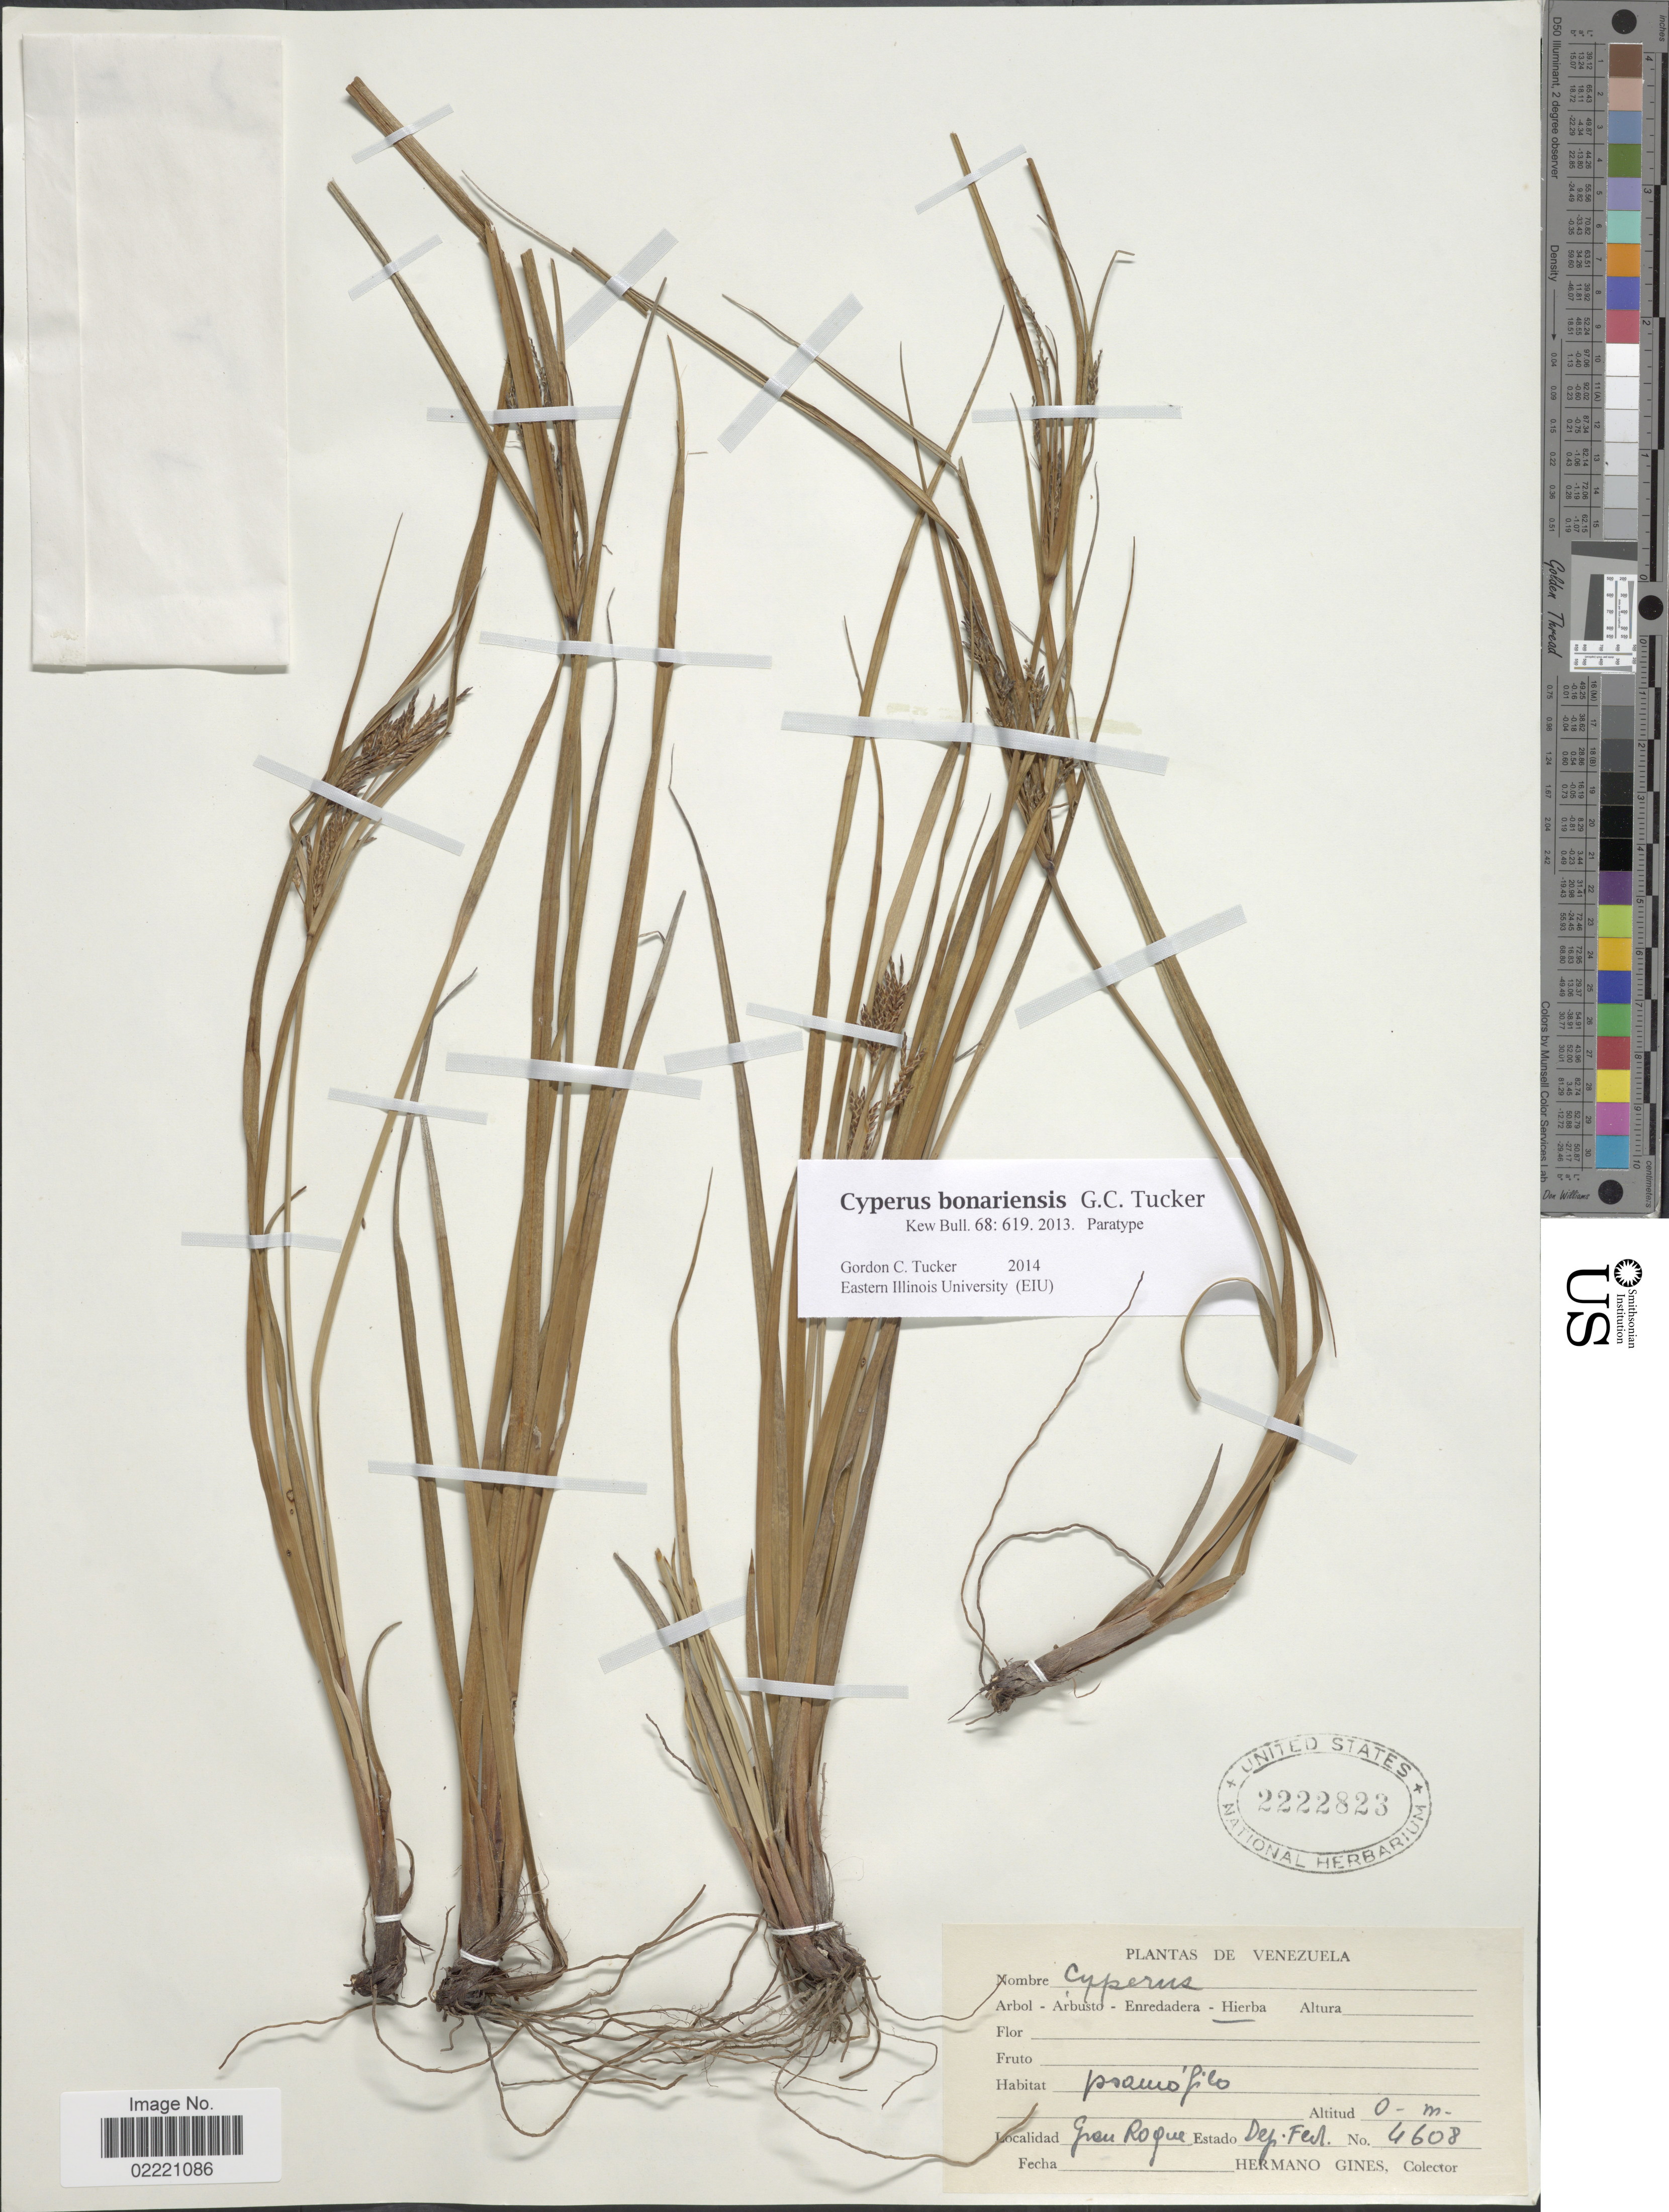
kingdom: Plantae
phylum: Tracheophyta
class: Liliopsida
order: Poales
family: Cyperaceae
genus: Cyperus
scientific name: Cyperus bonariensis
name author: G.C. Tucker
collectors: Bro. Gines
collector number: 4608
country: Venezuela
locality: Gran Roque, Dep. Fed.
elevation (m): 0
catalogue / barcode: US 2222823